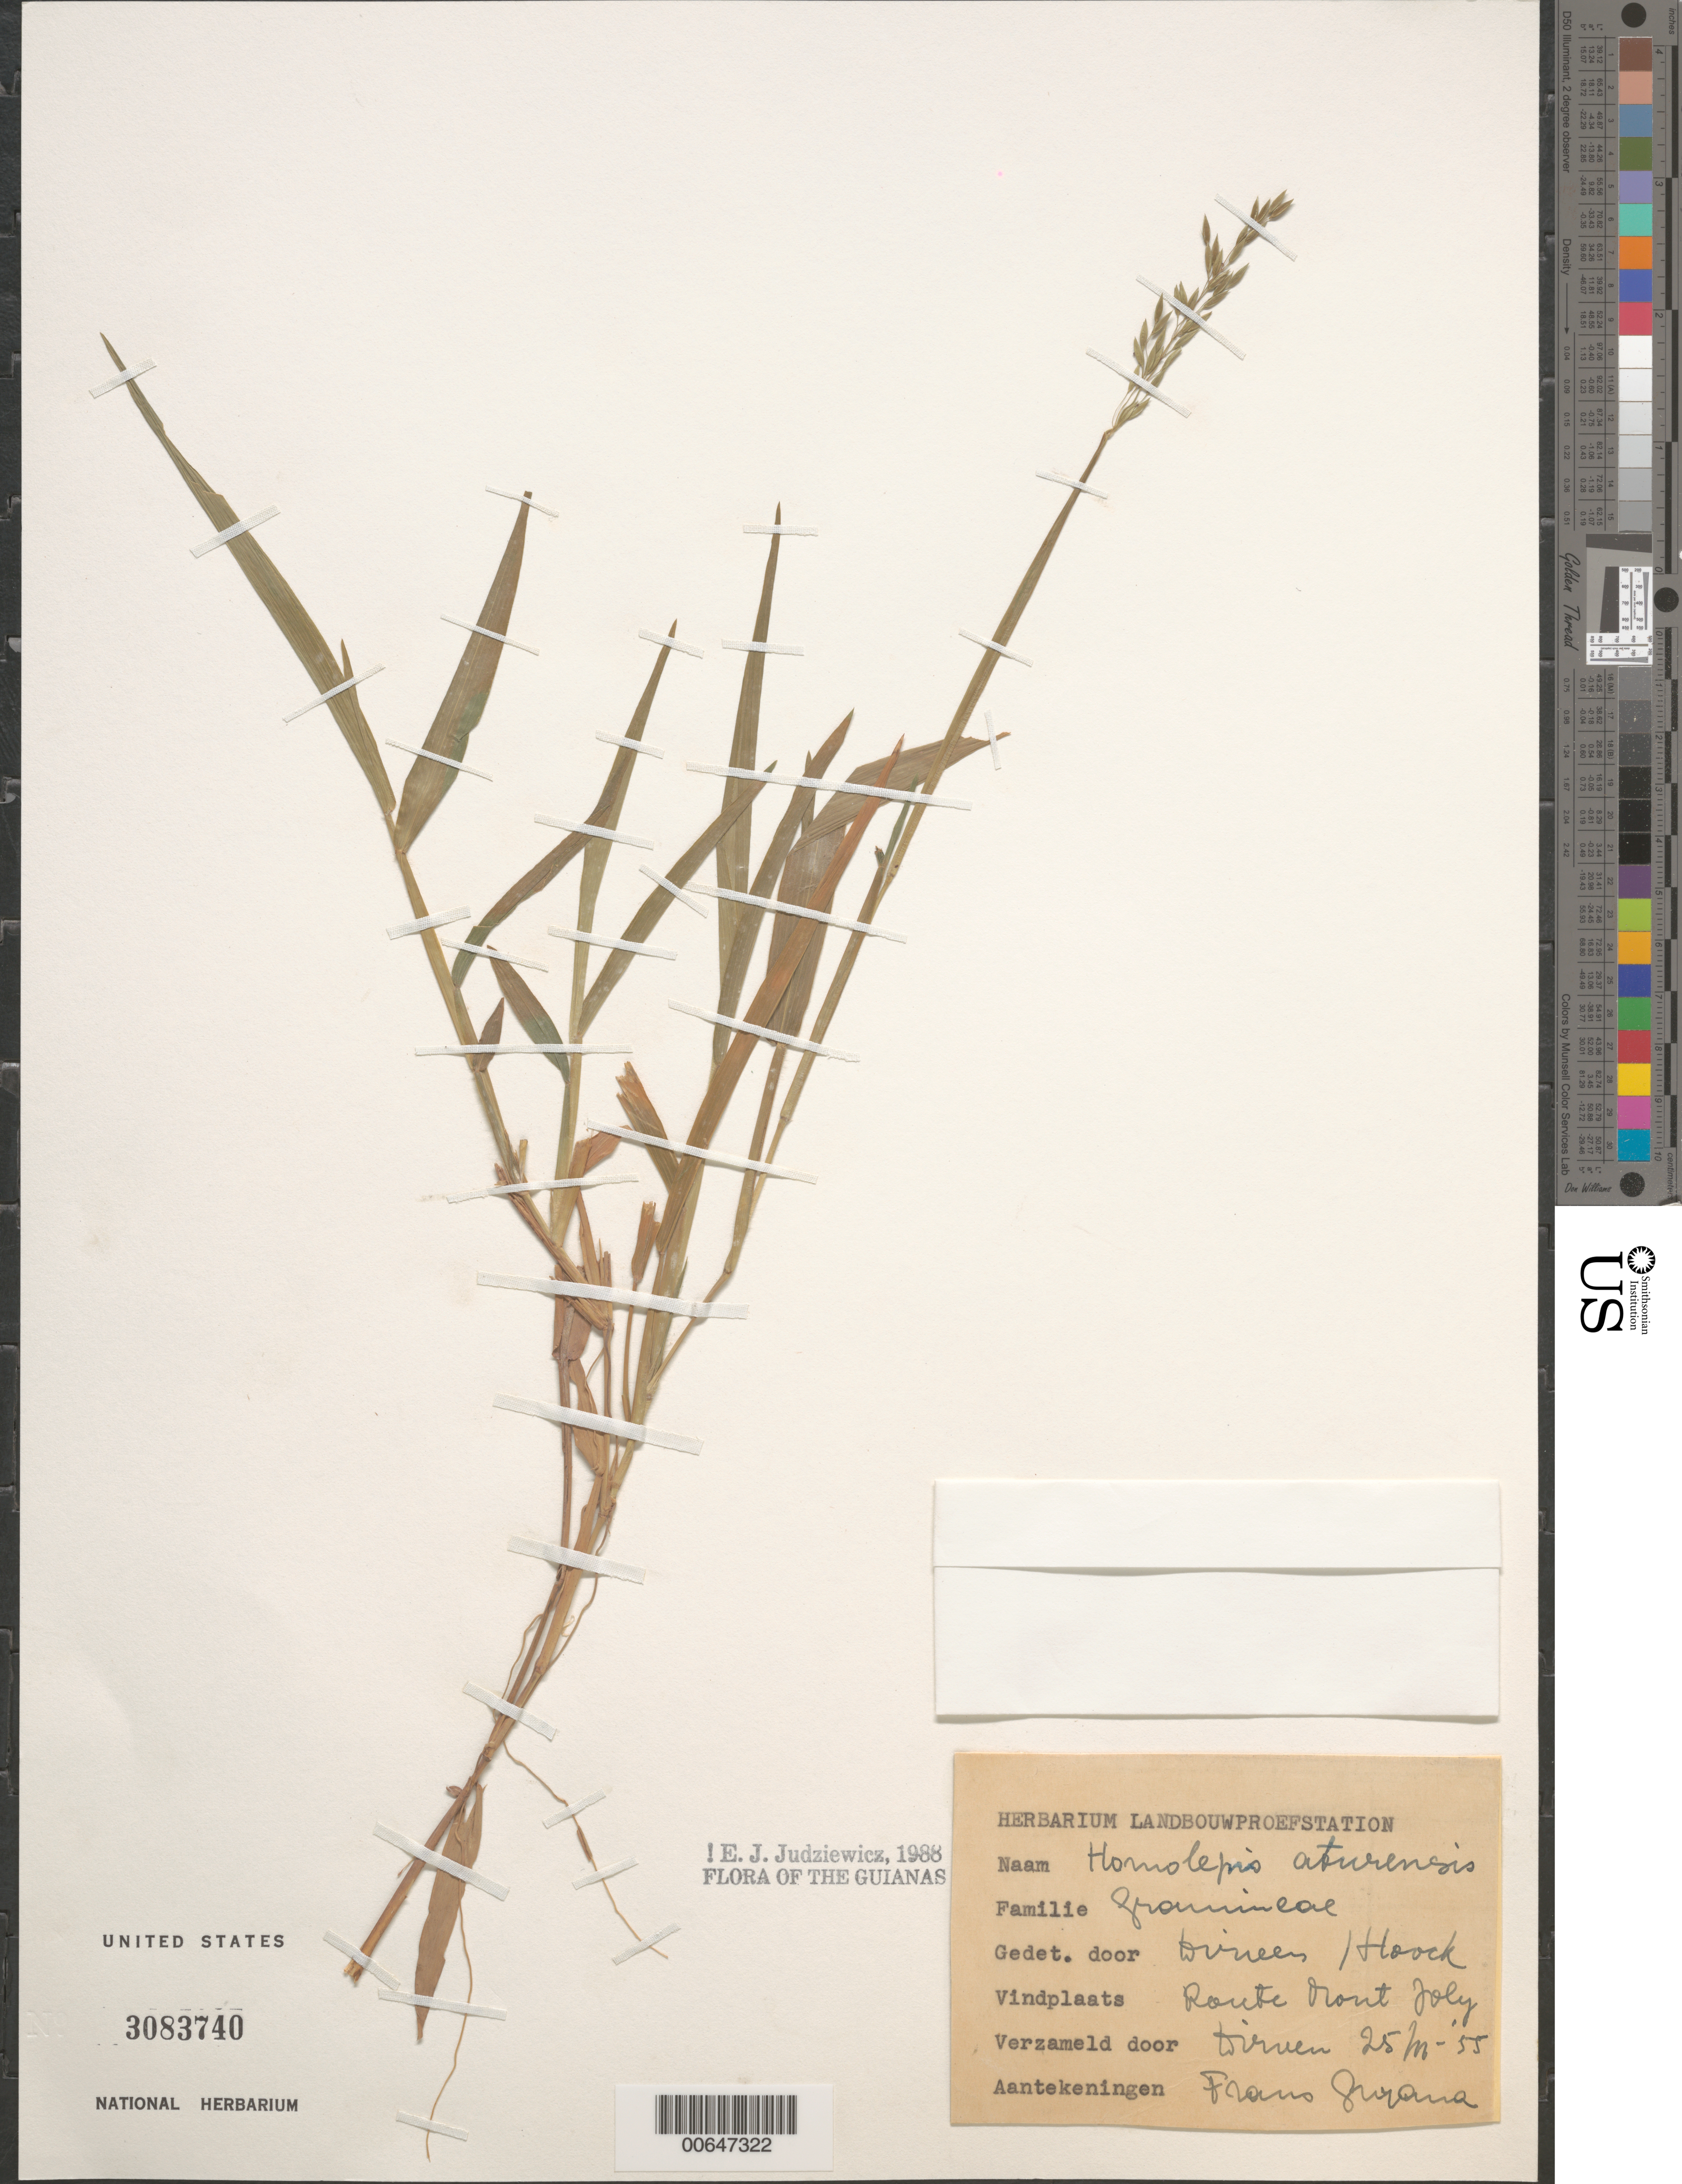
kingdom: Plantae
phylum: Tracheophyta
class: Liliopsida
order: Poales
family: Poaceae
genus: Homolepis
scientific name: Homolepis aturensis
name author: (Kunth) Chase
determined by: Judziewicz, E. J.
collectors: J. Dirven & J. Hoock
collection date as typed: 25-May-55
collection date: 1955-05-25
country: French Guiana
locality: Route Mont Joly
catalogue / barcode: US 3083740